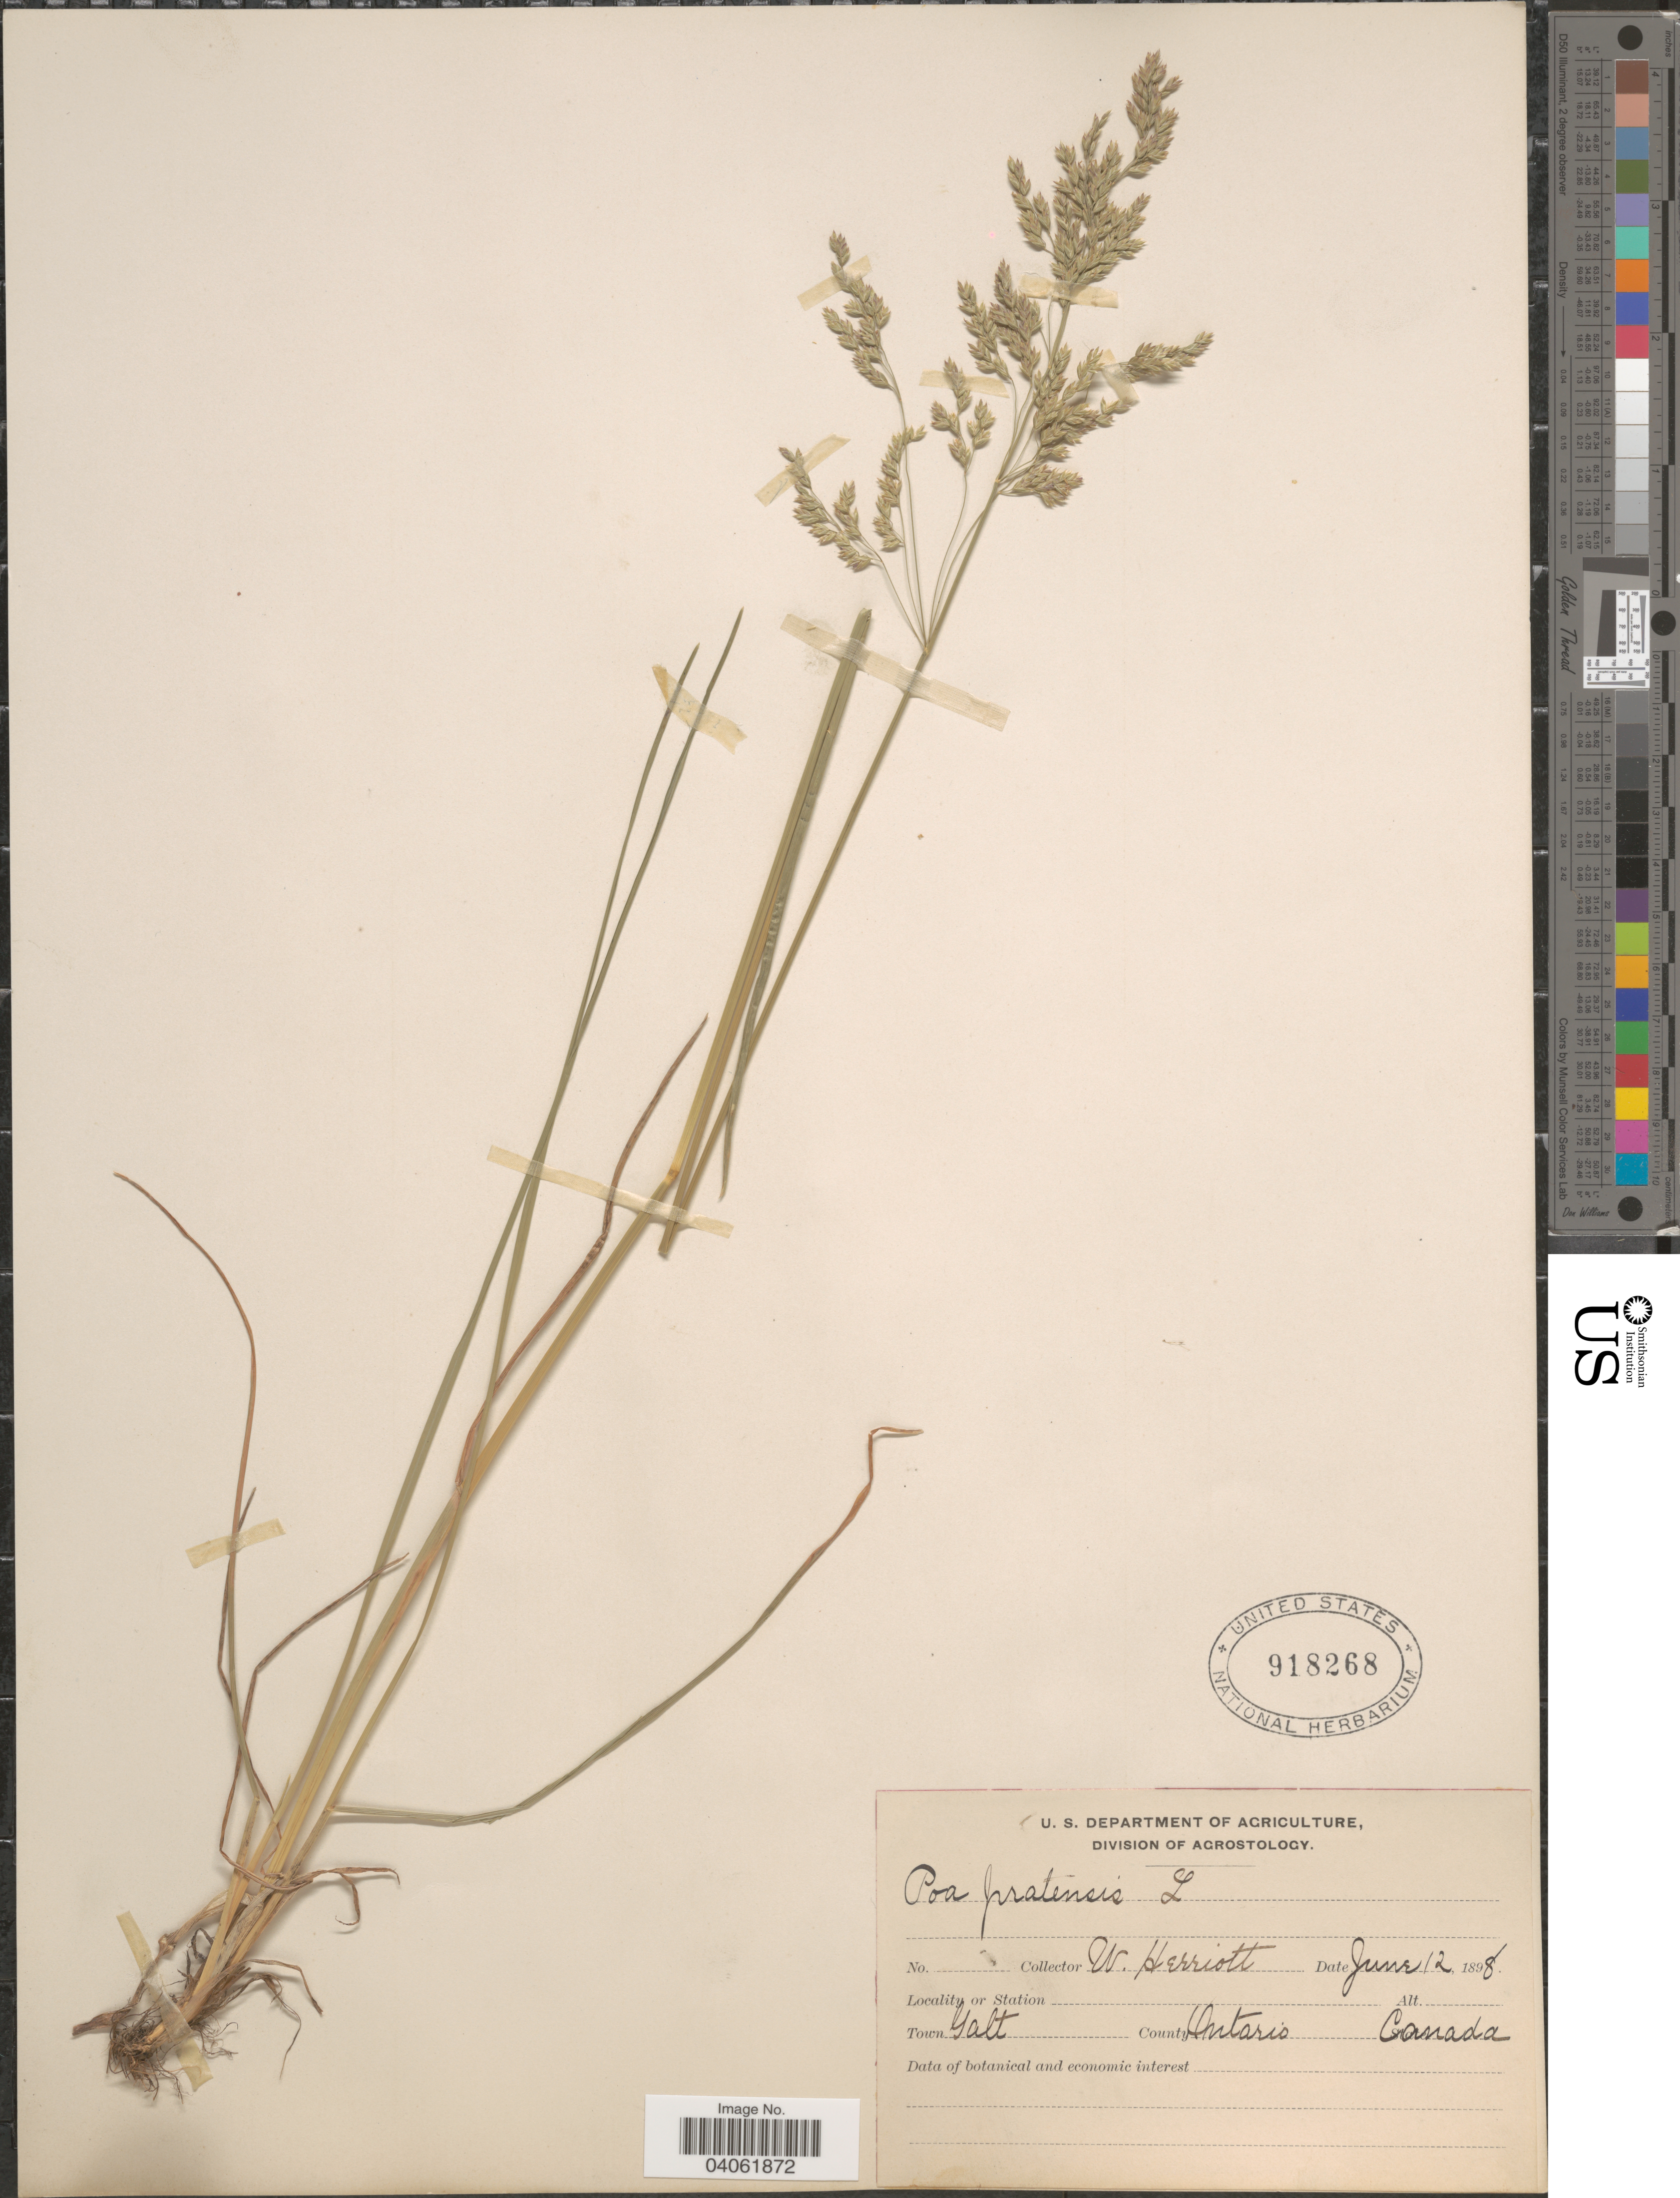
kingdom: Plantae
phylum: Tracheophyta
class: Liliopsida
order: Poales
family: Poaceae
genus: Poa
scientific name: Poa pratensis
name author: L.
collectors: W. Herriot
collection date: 1898-06-12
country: Canada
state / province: Ontario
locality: Town Galt. County Ontario.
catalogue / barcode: US 918268